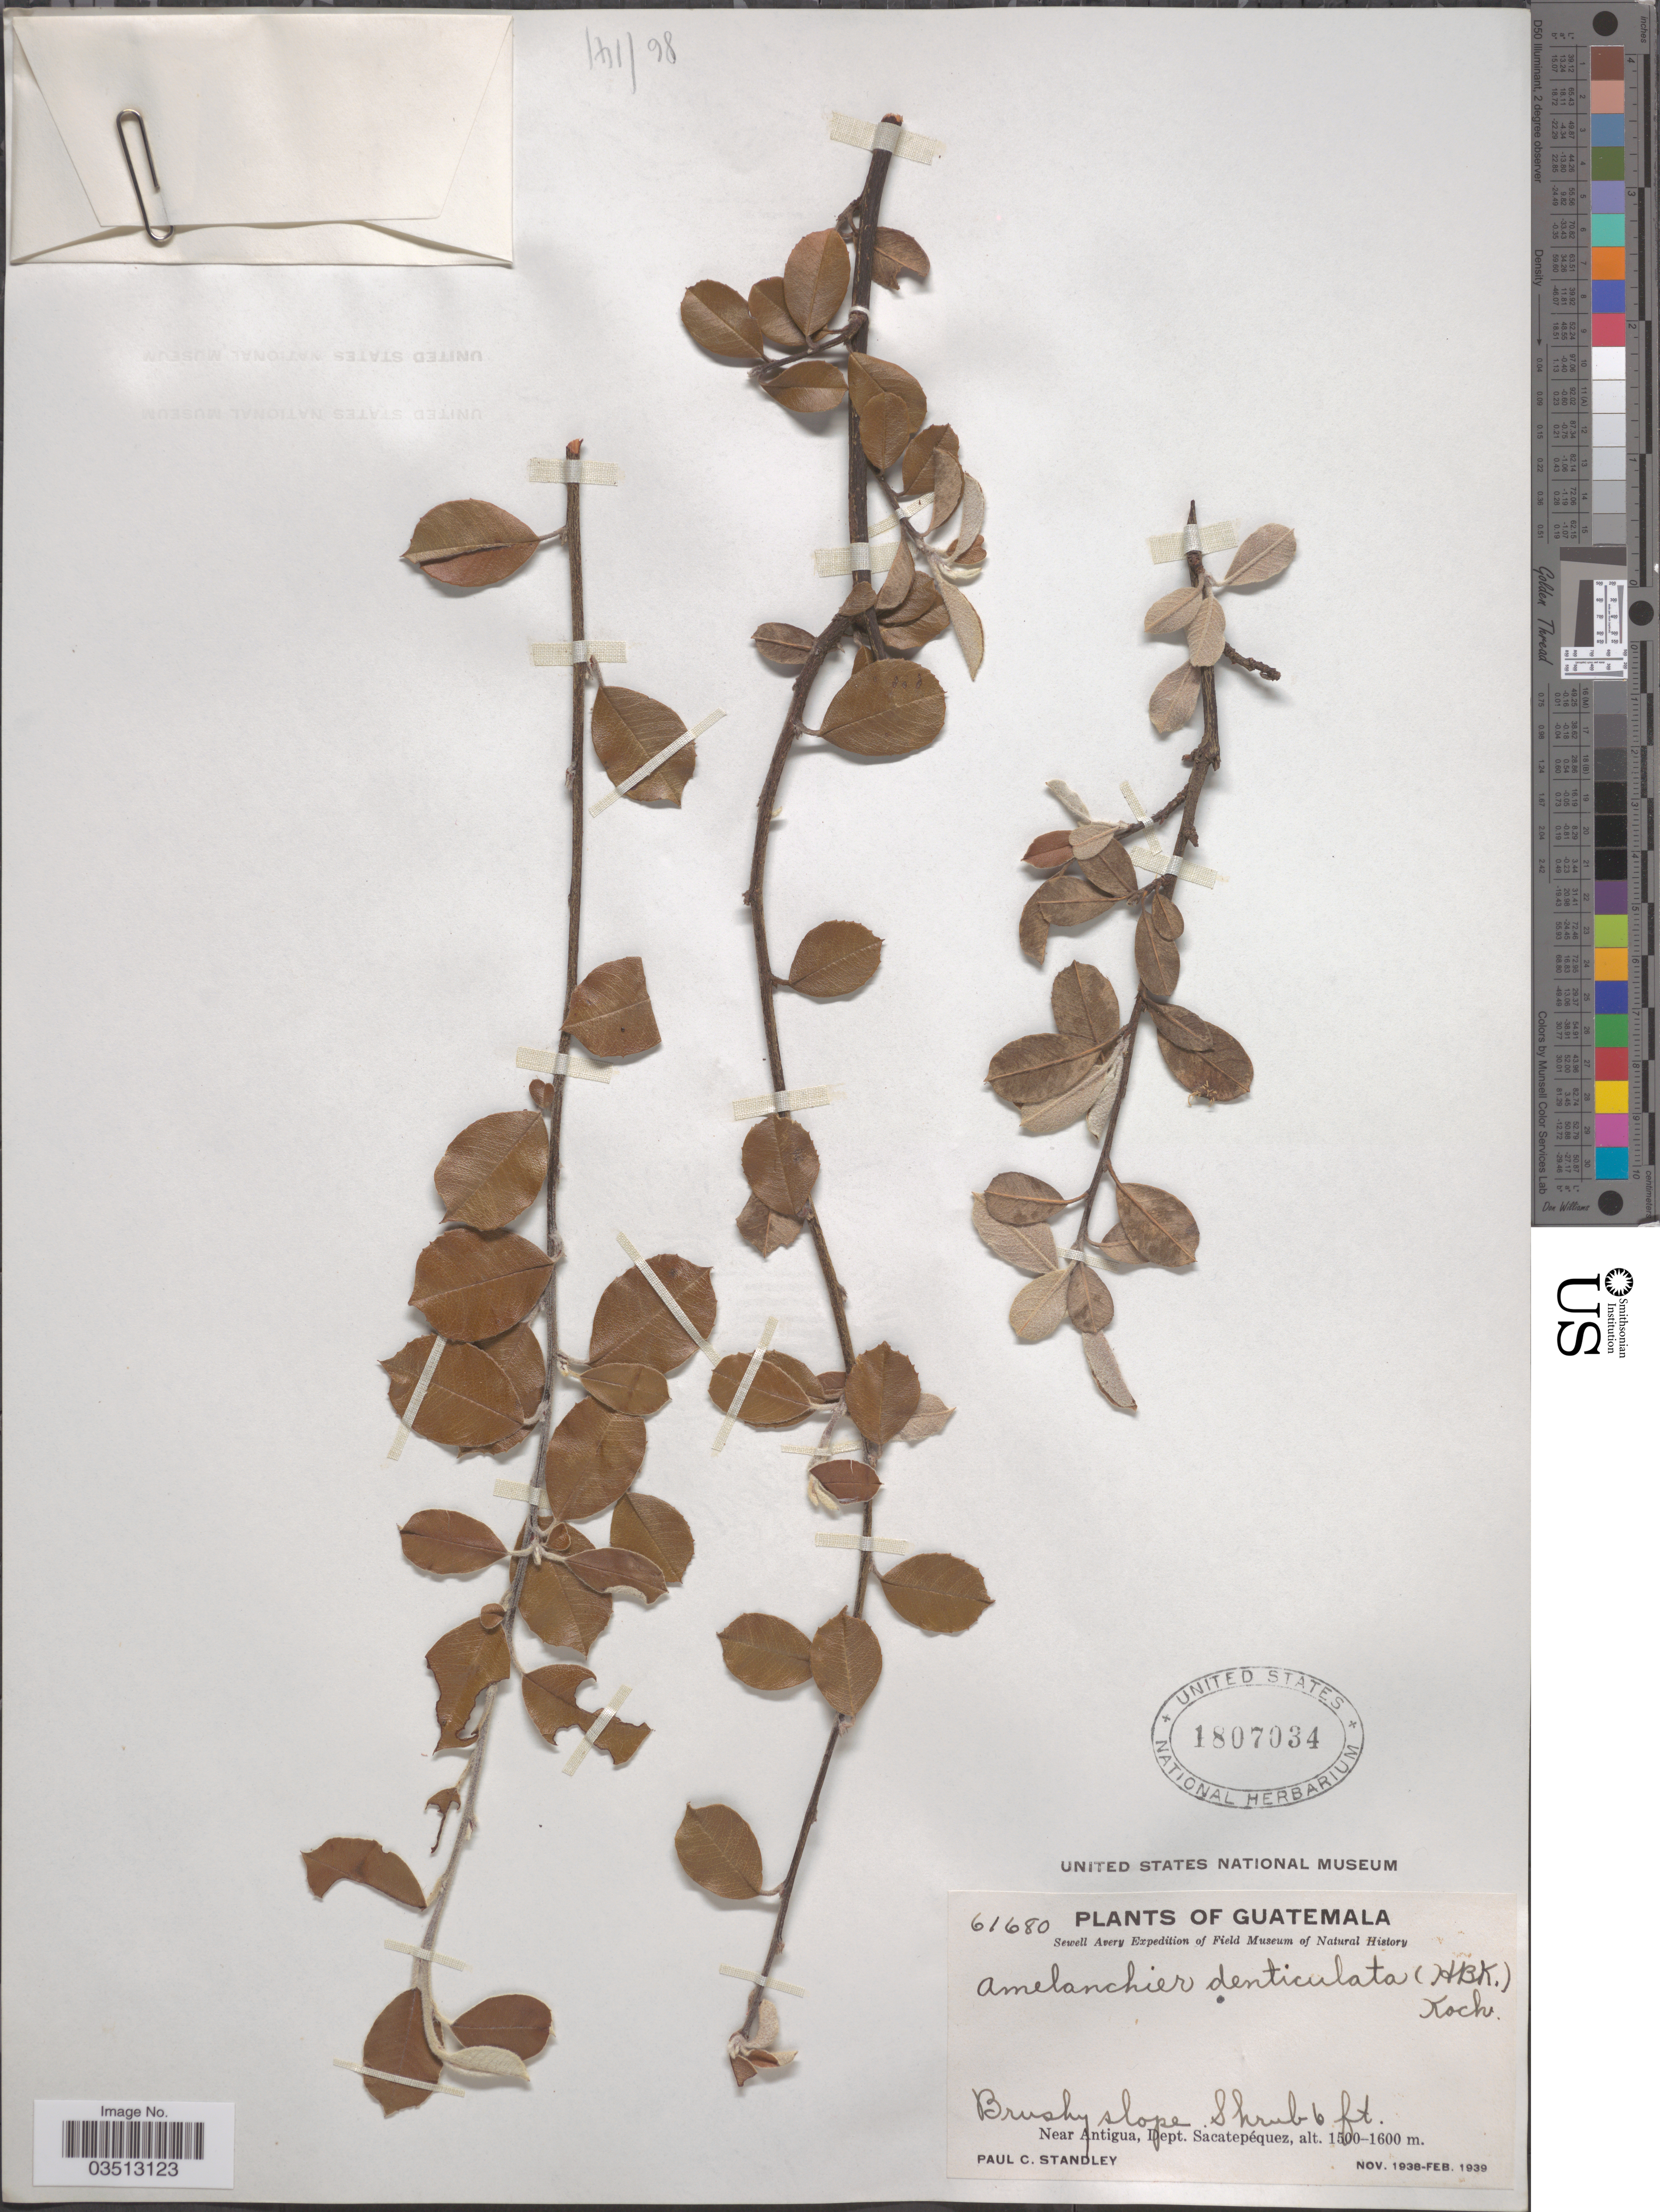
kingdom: Plantae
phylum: Tracheophyta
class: Magnoliopsida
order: Rosales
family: Rosaceae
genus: Malacomeles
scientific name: Malacomeles denticulata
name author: (Kunth) G.N. Jones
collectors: P. C. Standley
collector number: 61680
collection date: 1938-11/1939-02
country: Guatemala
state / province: Sacatepequez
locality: Near Antigua, Dept. Sacatepéquez.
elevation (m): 1500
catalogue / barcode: US 1807034